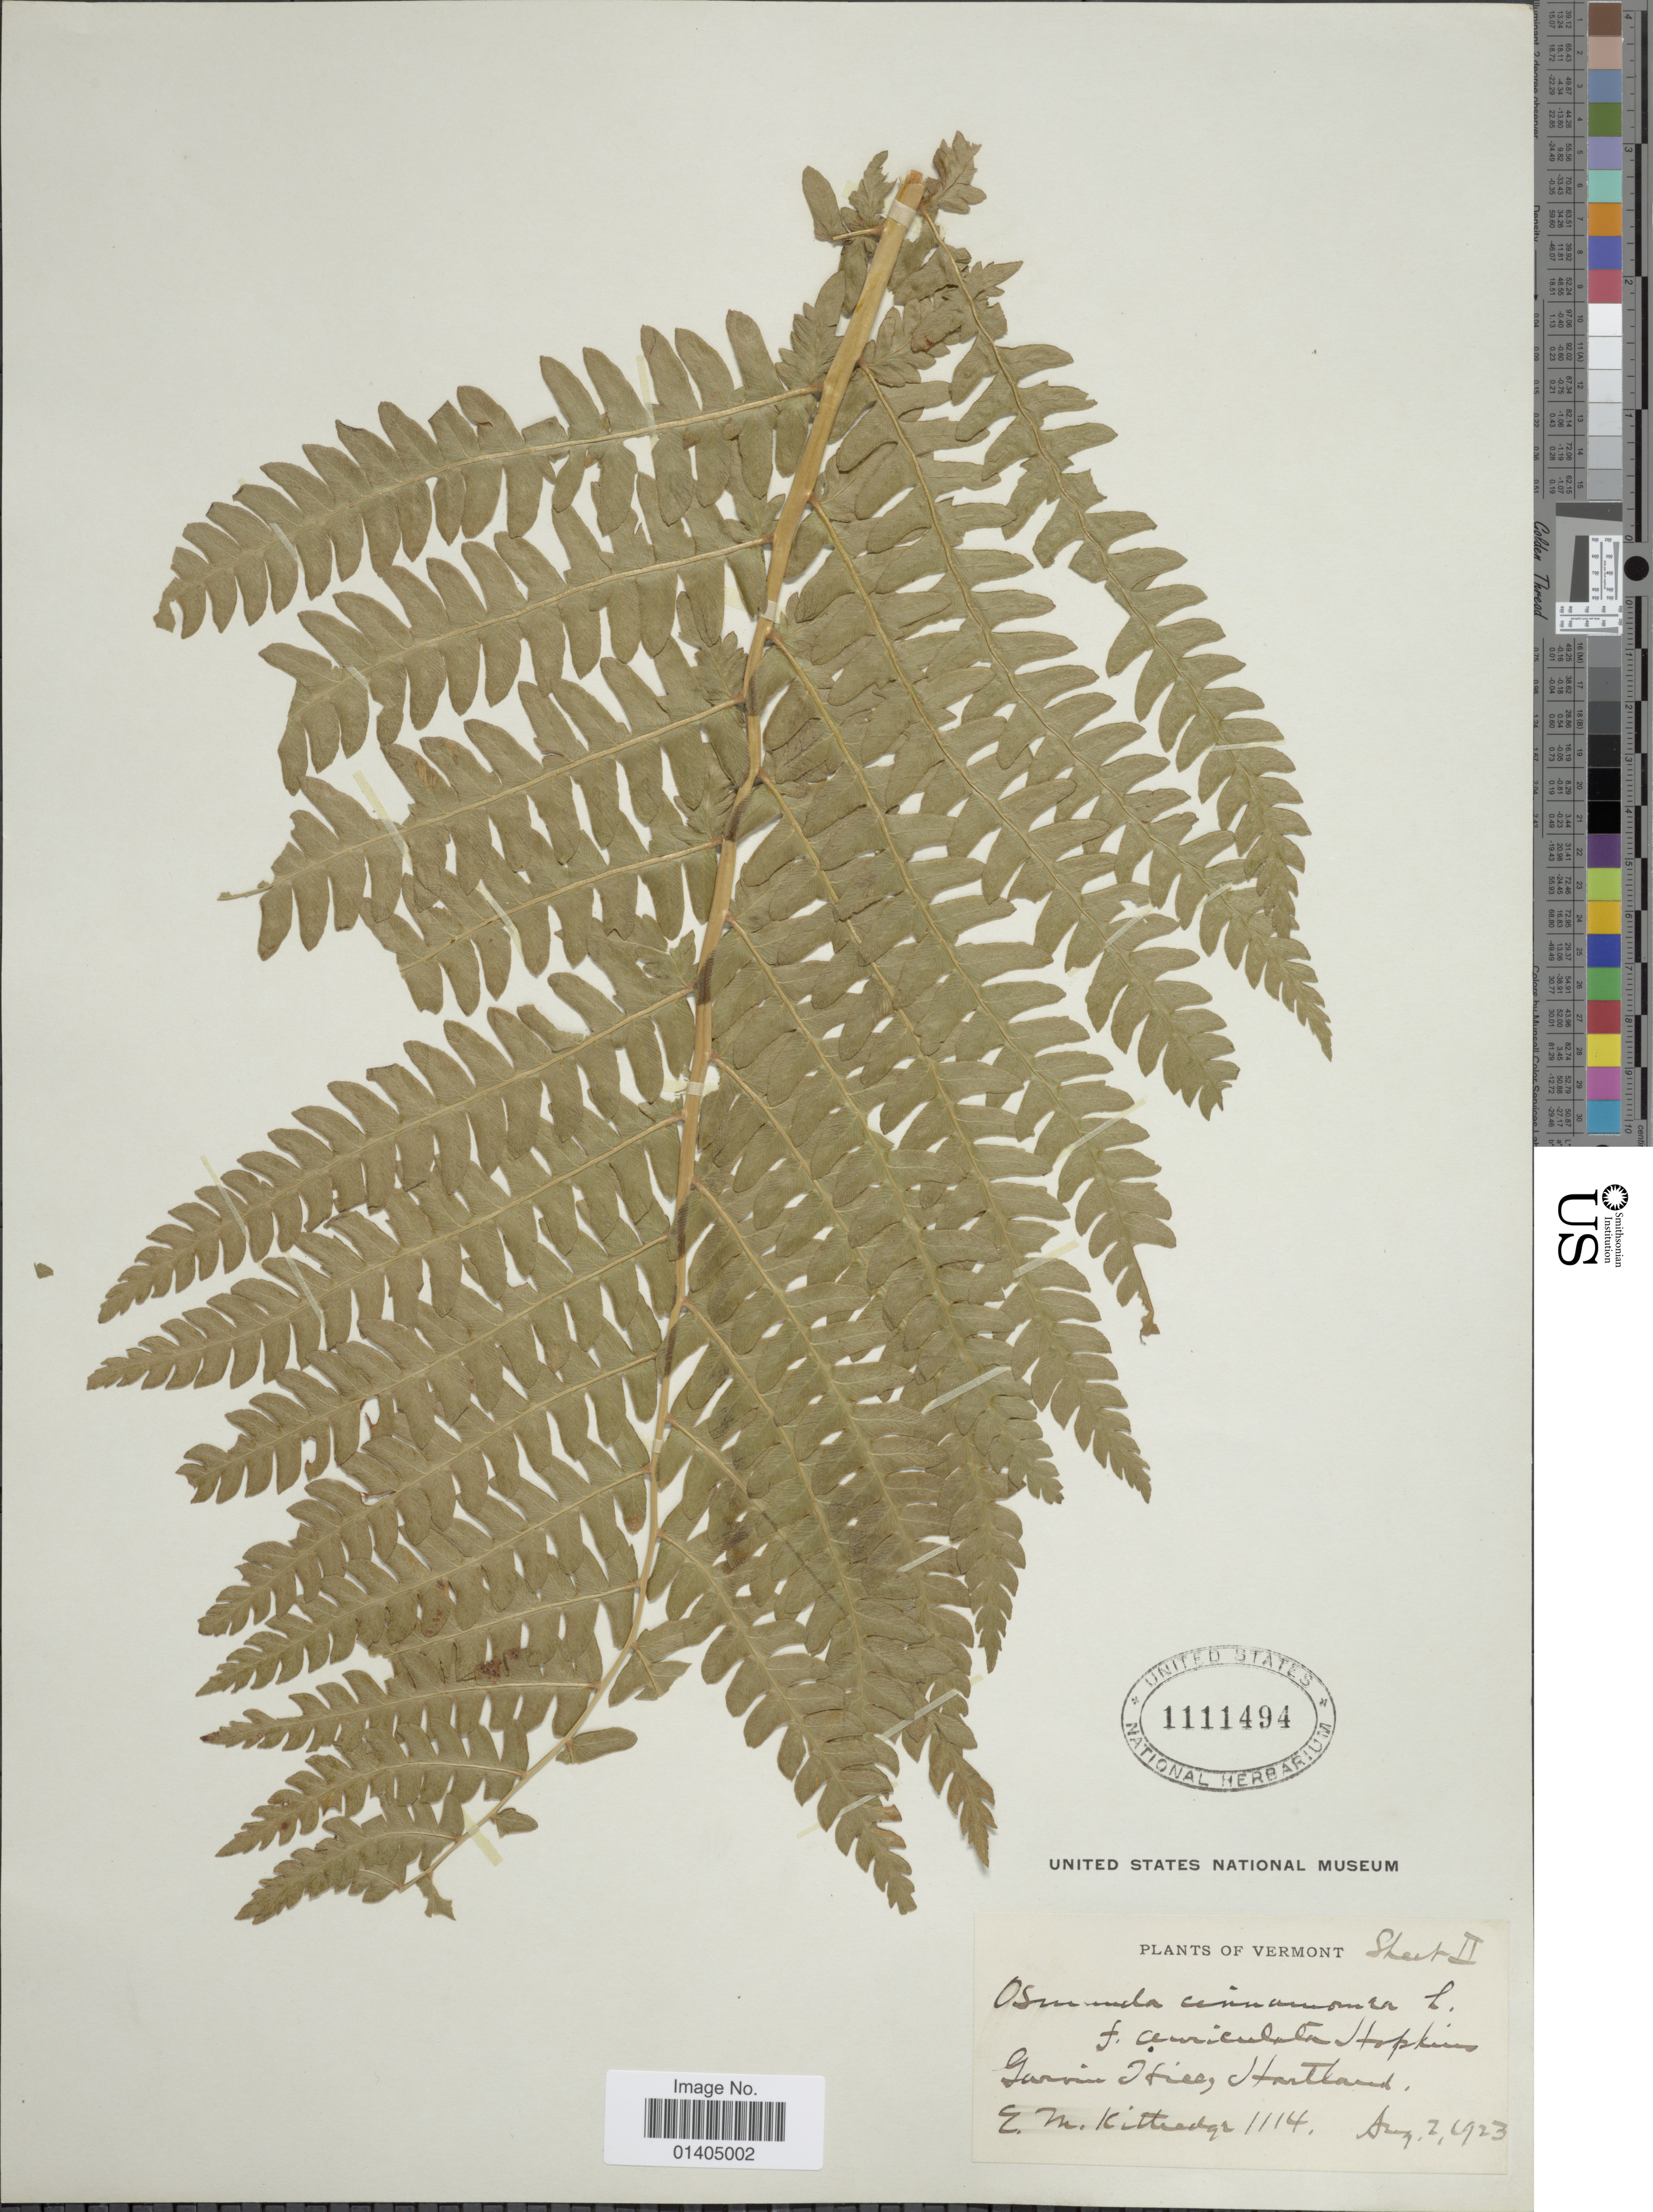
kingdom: Plantae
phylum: Tracheophyta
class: Polypodiopsida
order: Osmundales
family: Osmundaceae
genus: Osmundastrum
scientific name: Osmundastrum cinnamomeum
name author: (L.) C. Presl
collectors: E. Kittridge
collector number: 1114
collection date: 1923-08-02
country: United States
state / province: Vermont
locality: Garvin Hill, Hartland.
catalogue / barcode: US 1111494